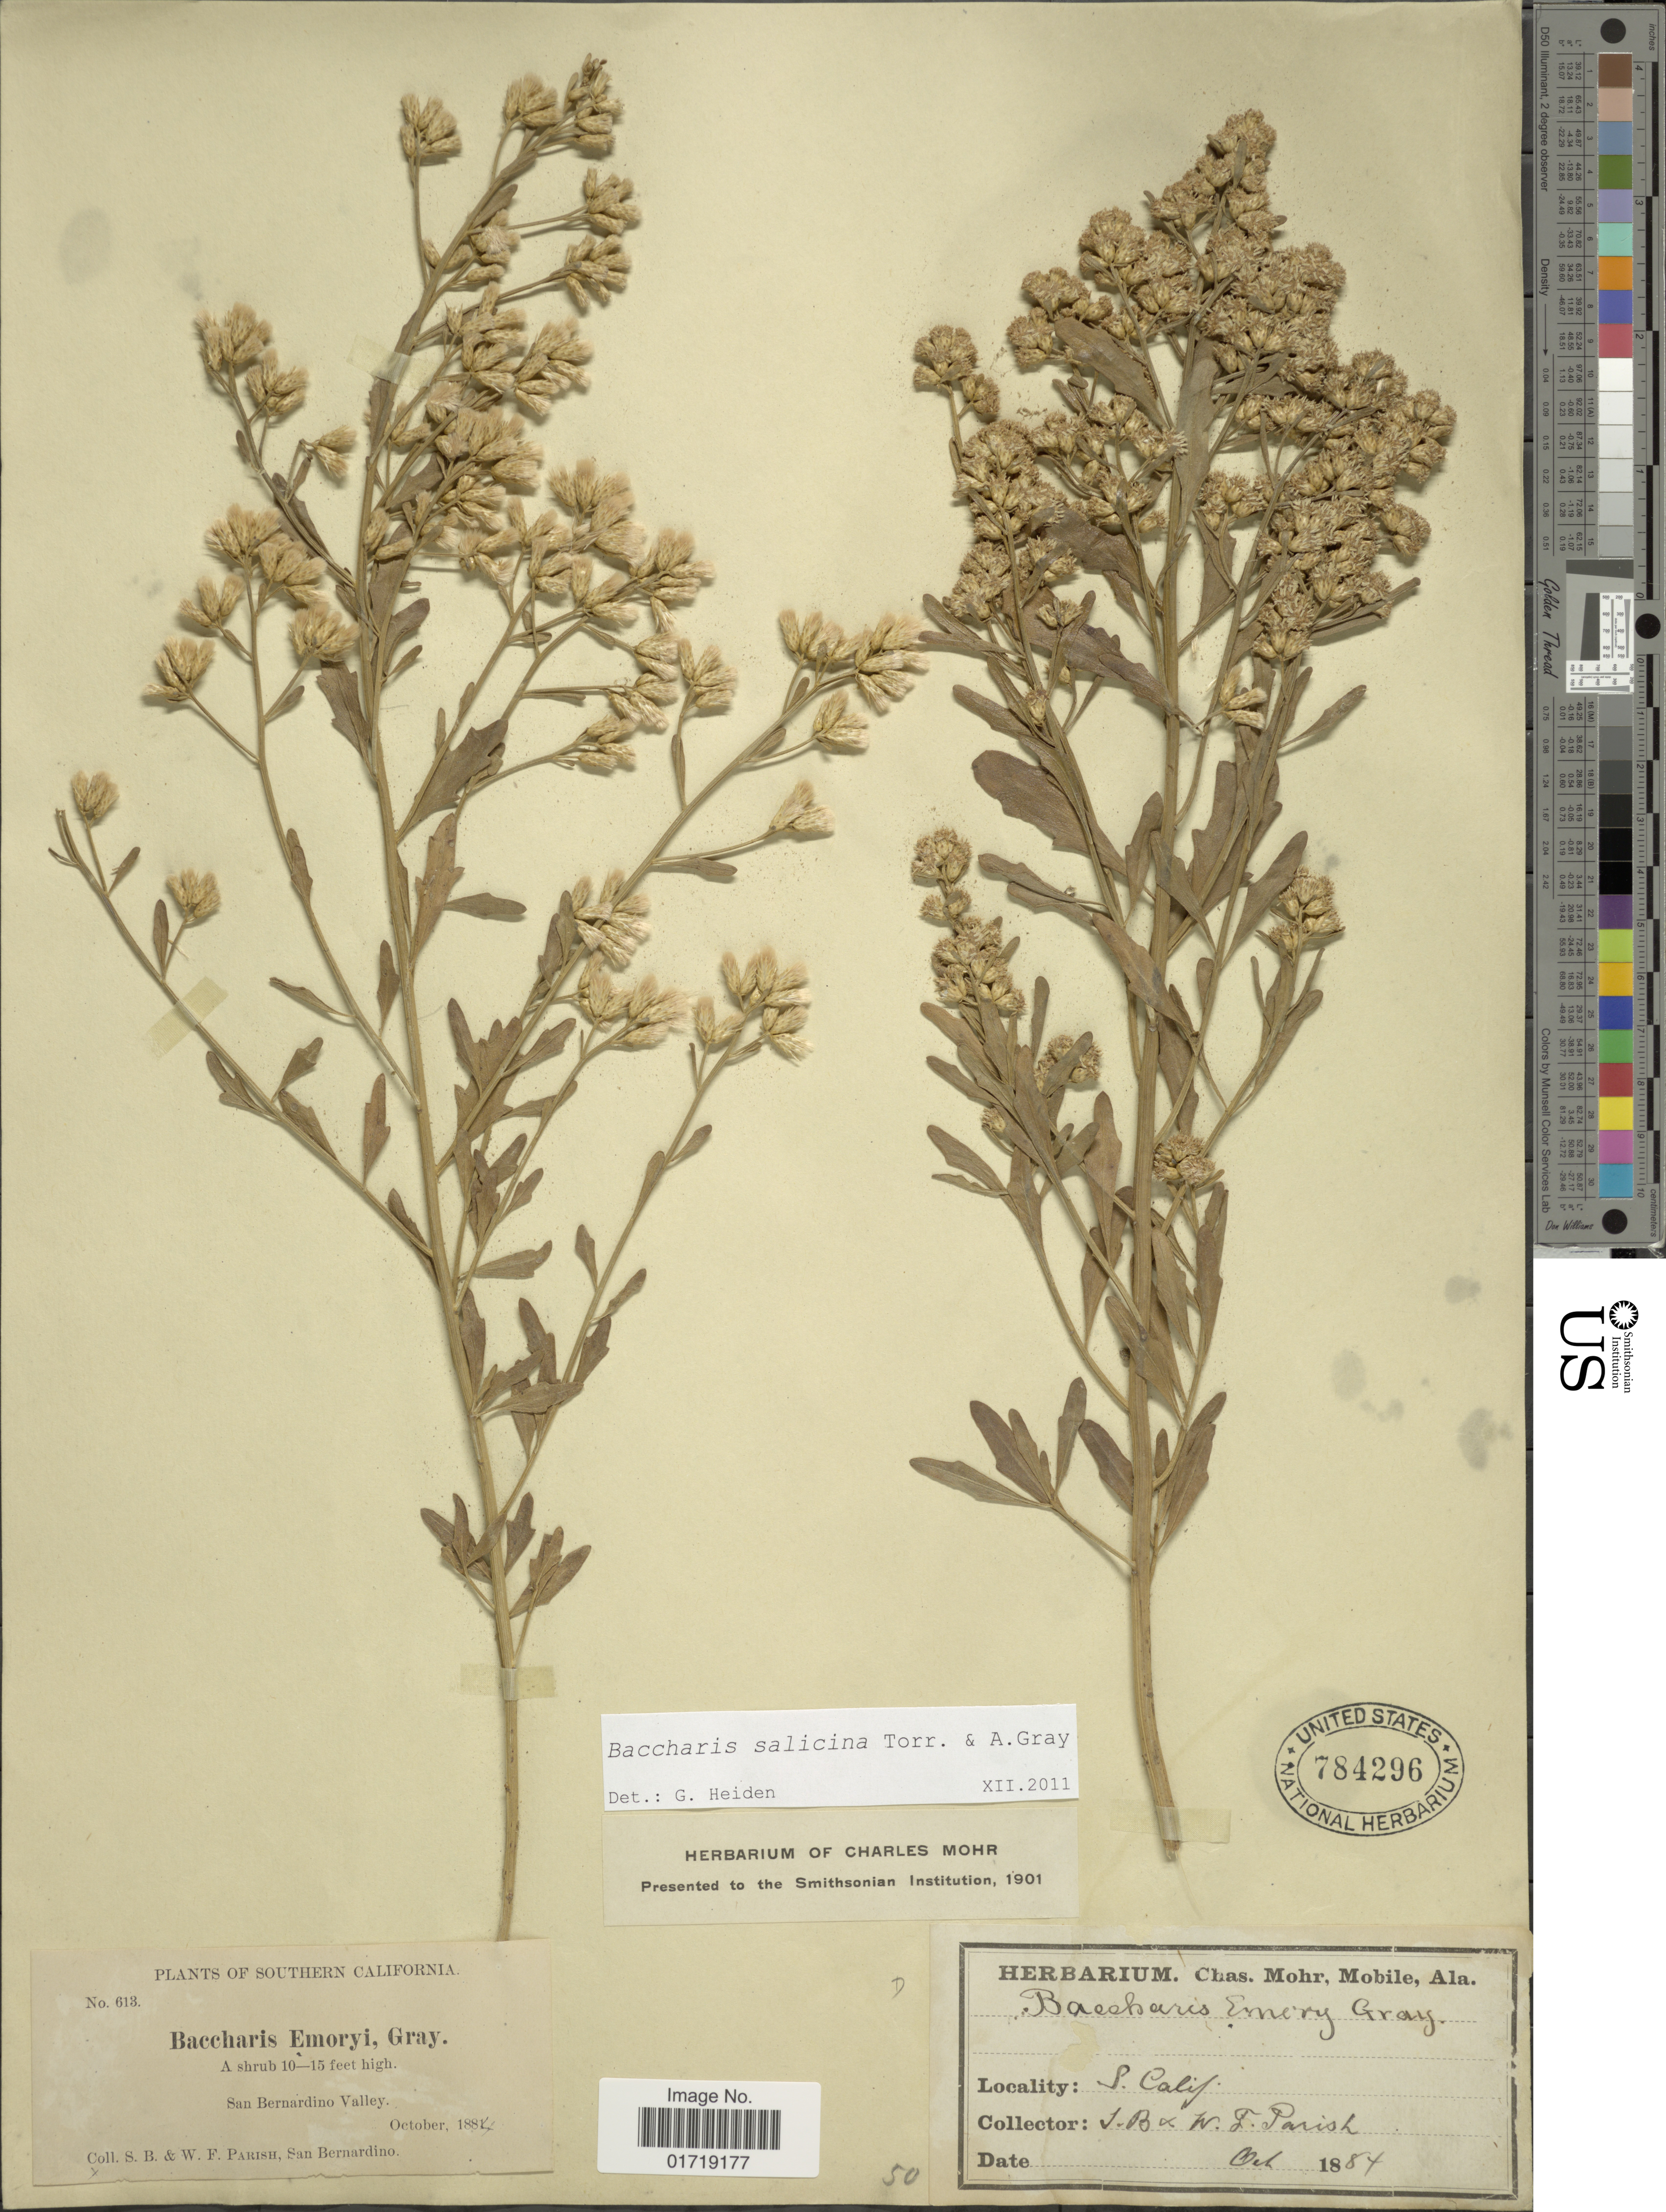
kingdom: Plantae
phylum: Tracheophyta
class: Magnoliopsida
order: Asterales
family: Asteraceae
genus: Baccharis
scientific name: Baccharis salicina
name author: Torr. & A. Gray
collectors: S. B. Parish & W. F. Parish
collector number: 613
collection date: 1884-10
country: United States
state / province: California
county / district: San Bernardino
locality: Southern California, San Bernardino Valley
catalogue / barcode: US 784296